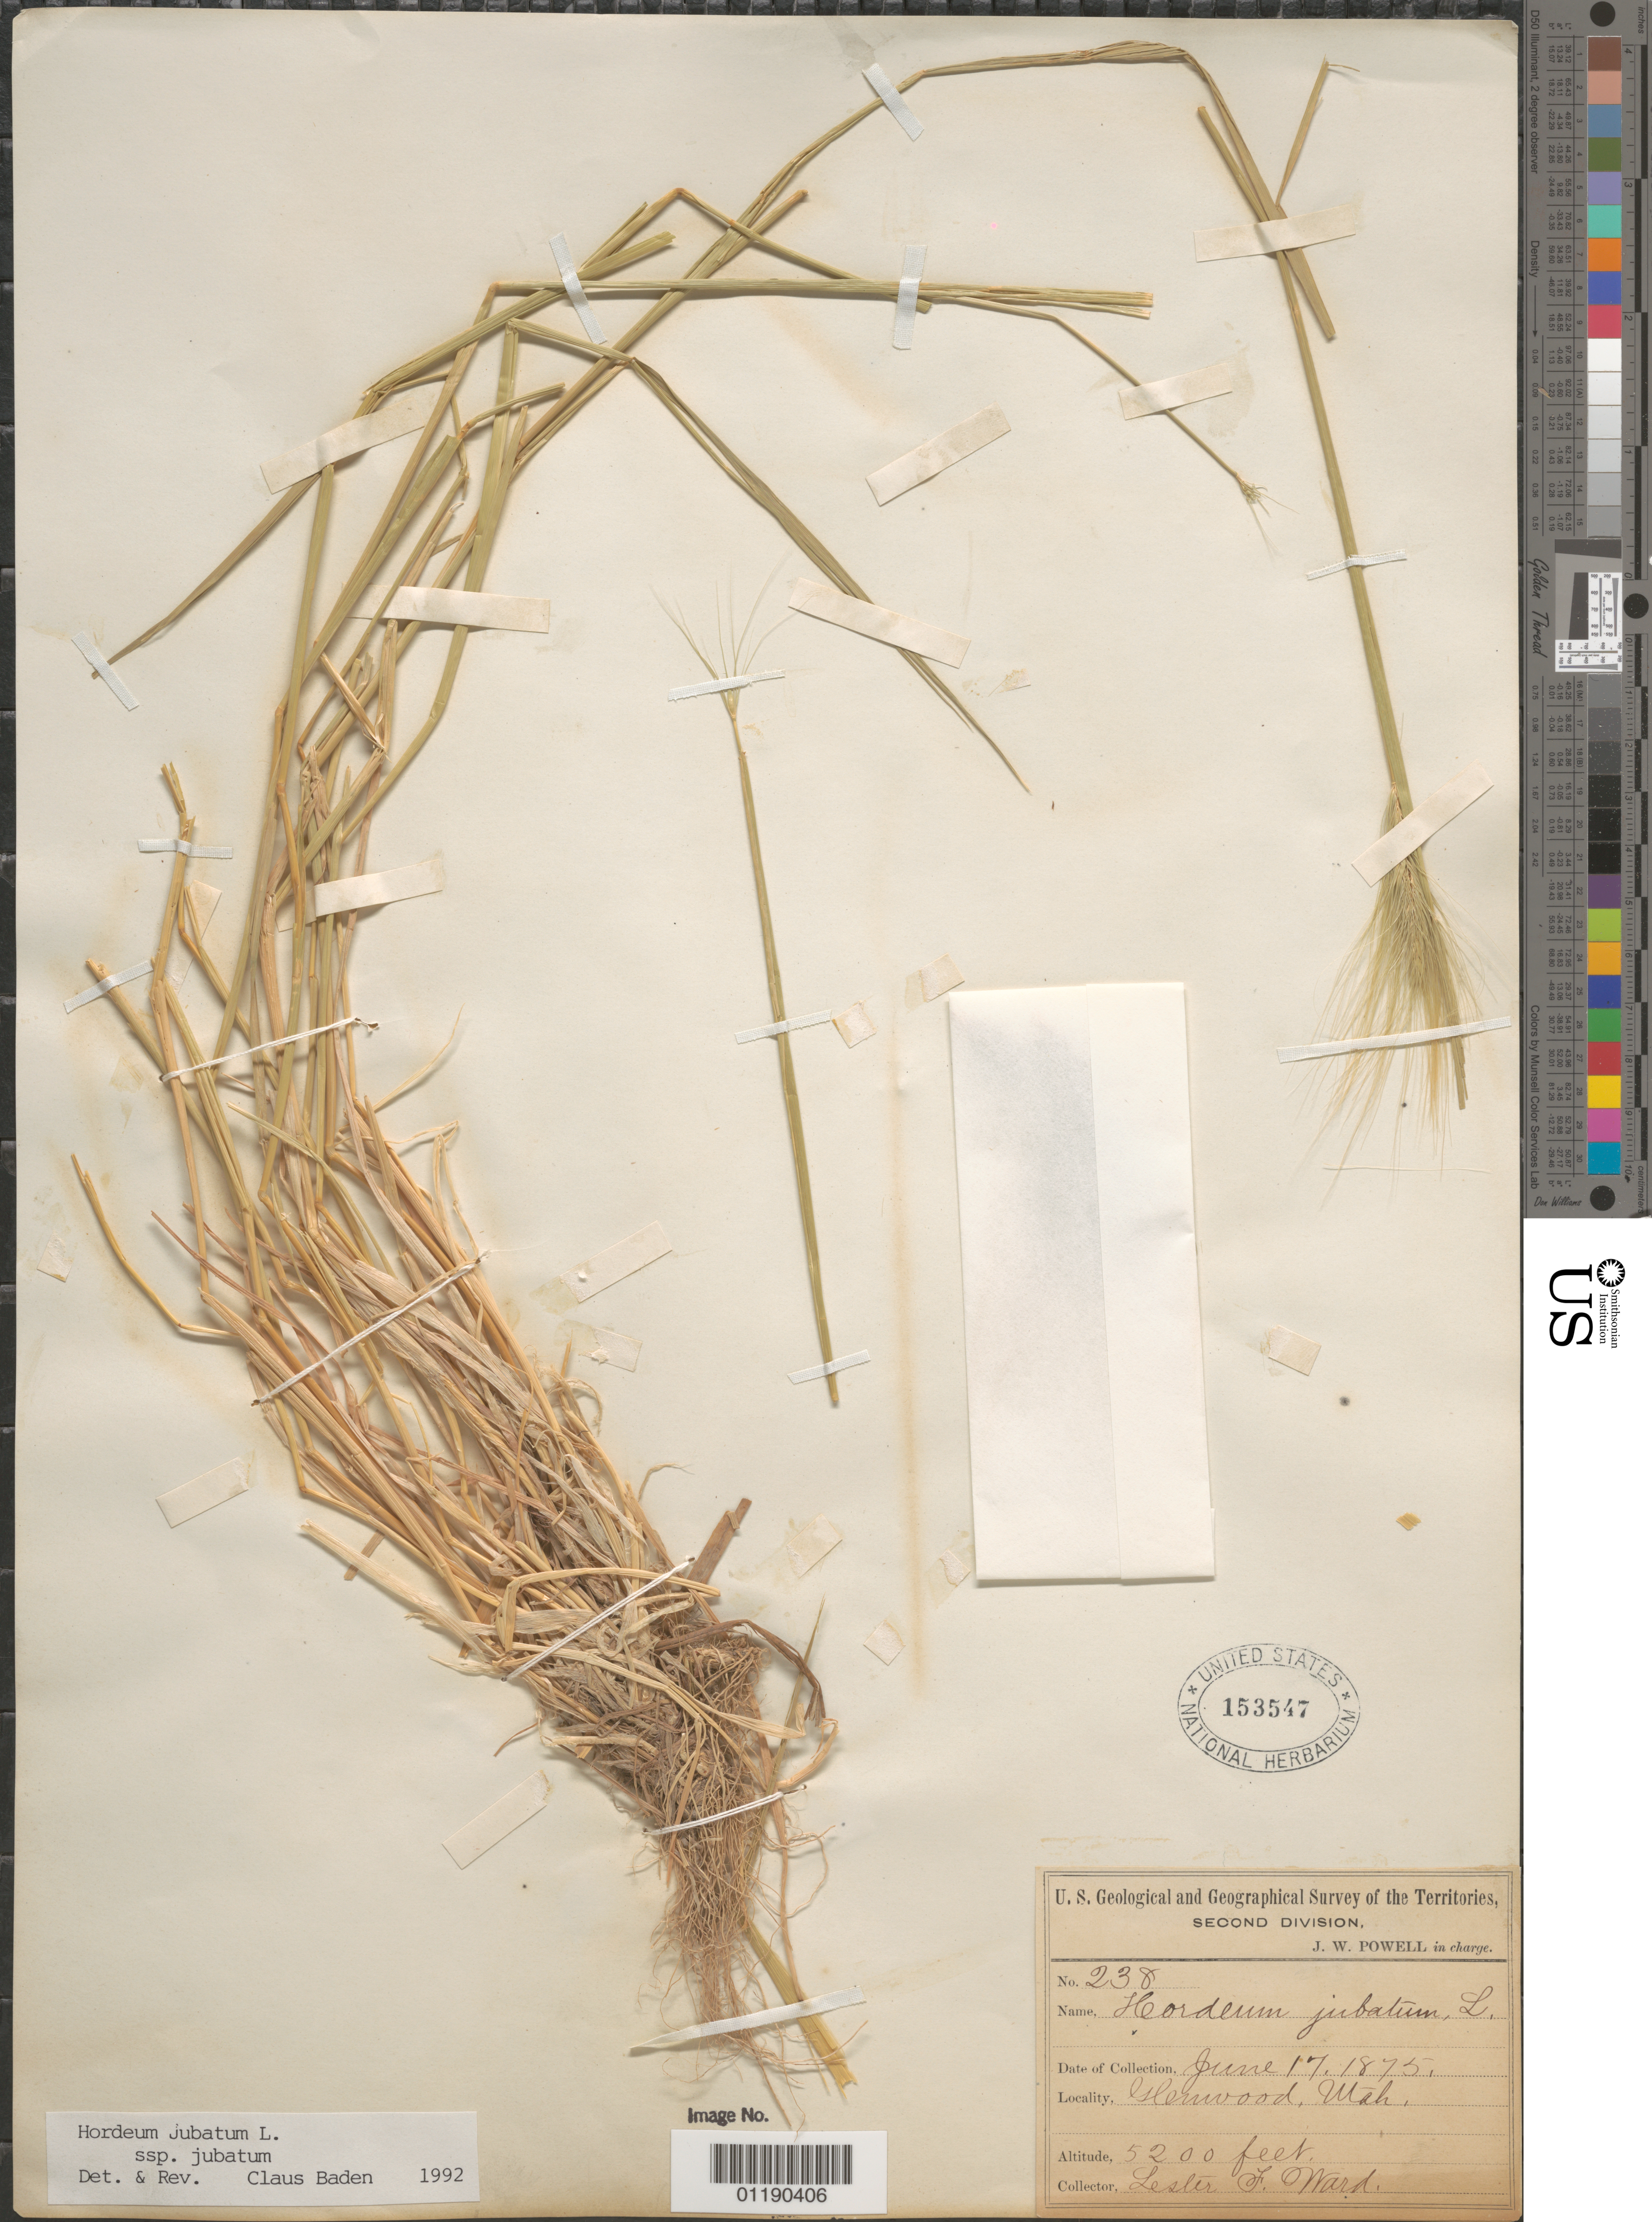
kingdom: Plantae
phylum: Tracheophyta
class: Liliopsida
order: Poales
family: Poaceae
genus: Hordeum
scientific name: Hordeum jubatum subsp. jubatum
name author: L.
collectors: L. F. Ward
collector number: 238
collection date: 1875-06-17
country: United States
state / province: Utah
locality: Glenwood.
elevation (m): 1585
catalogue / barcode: US 153547